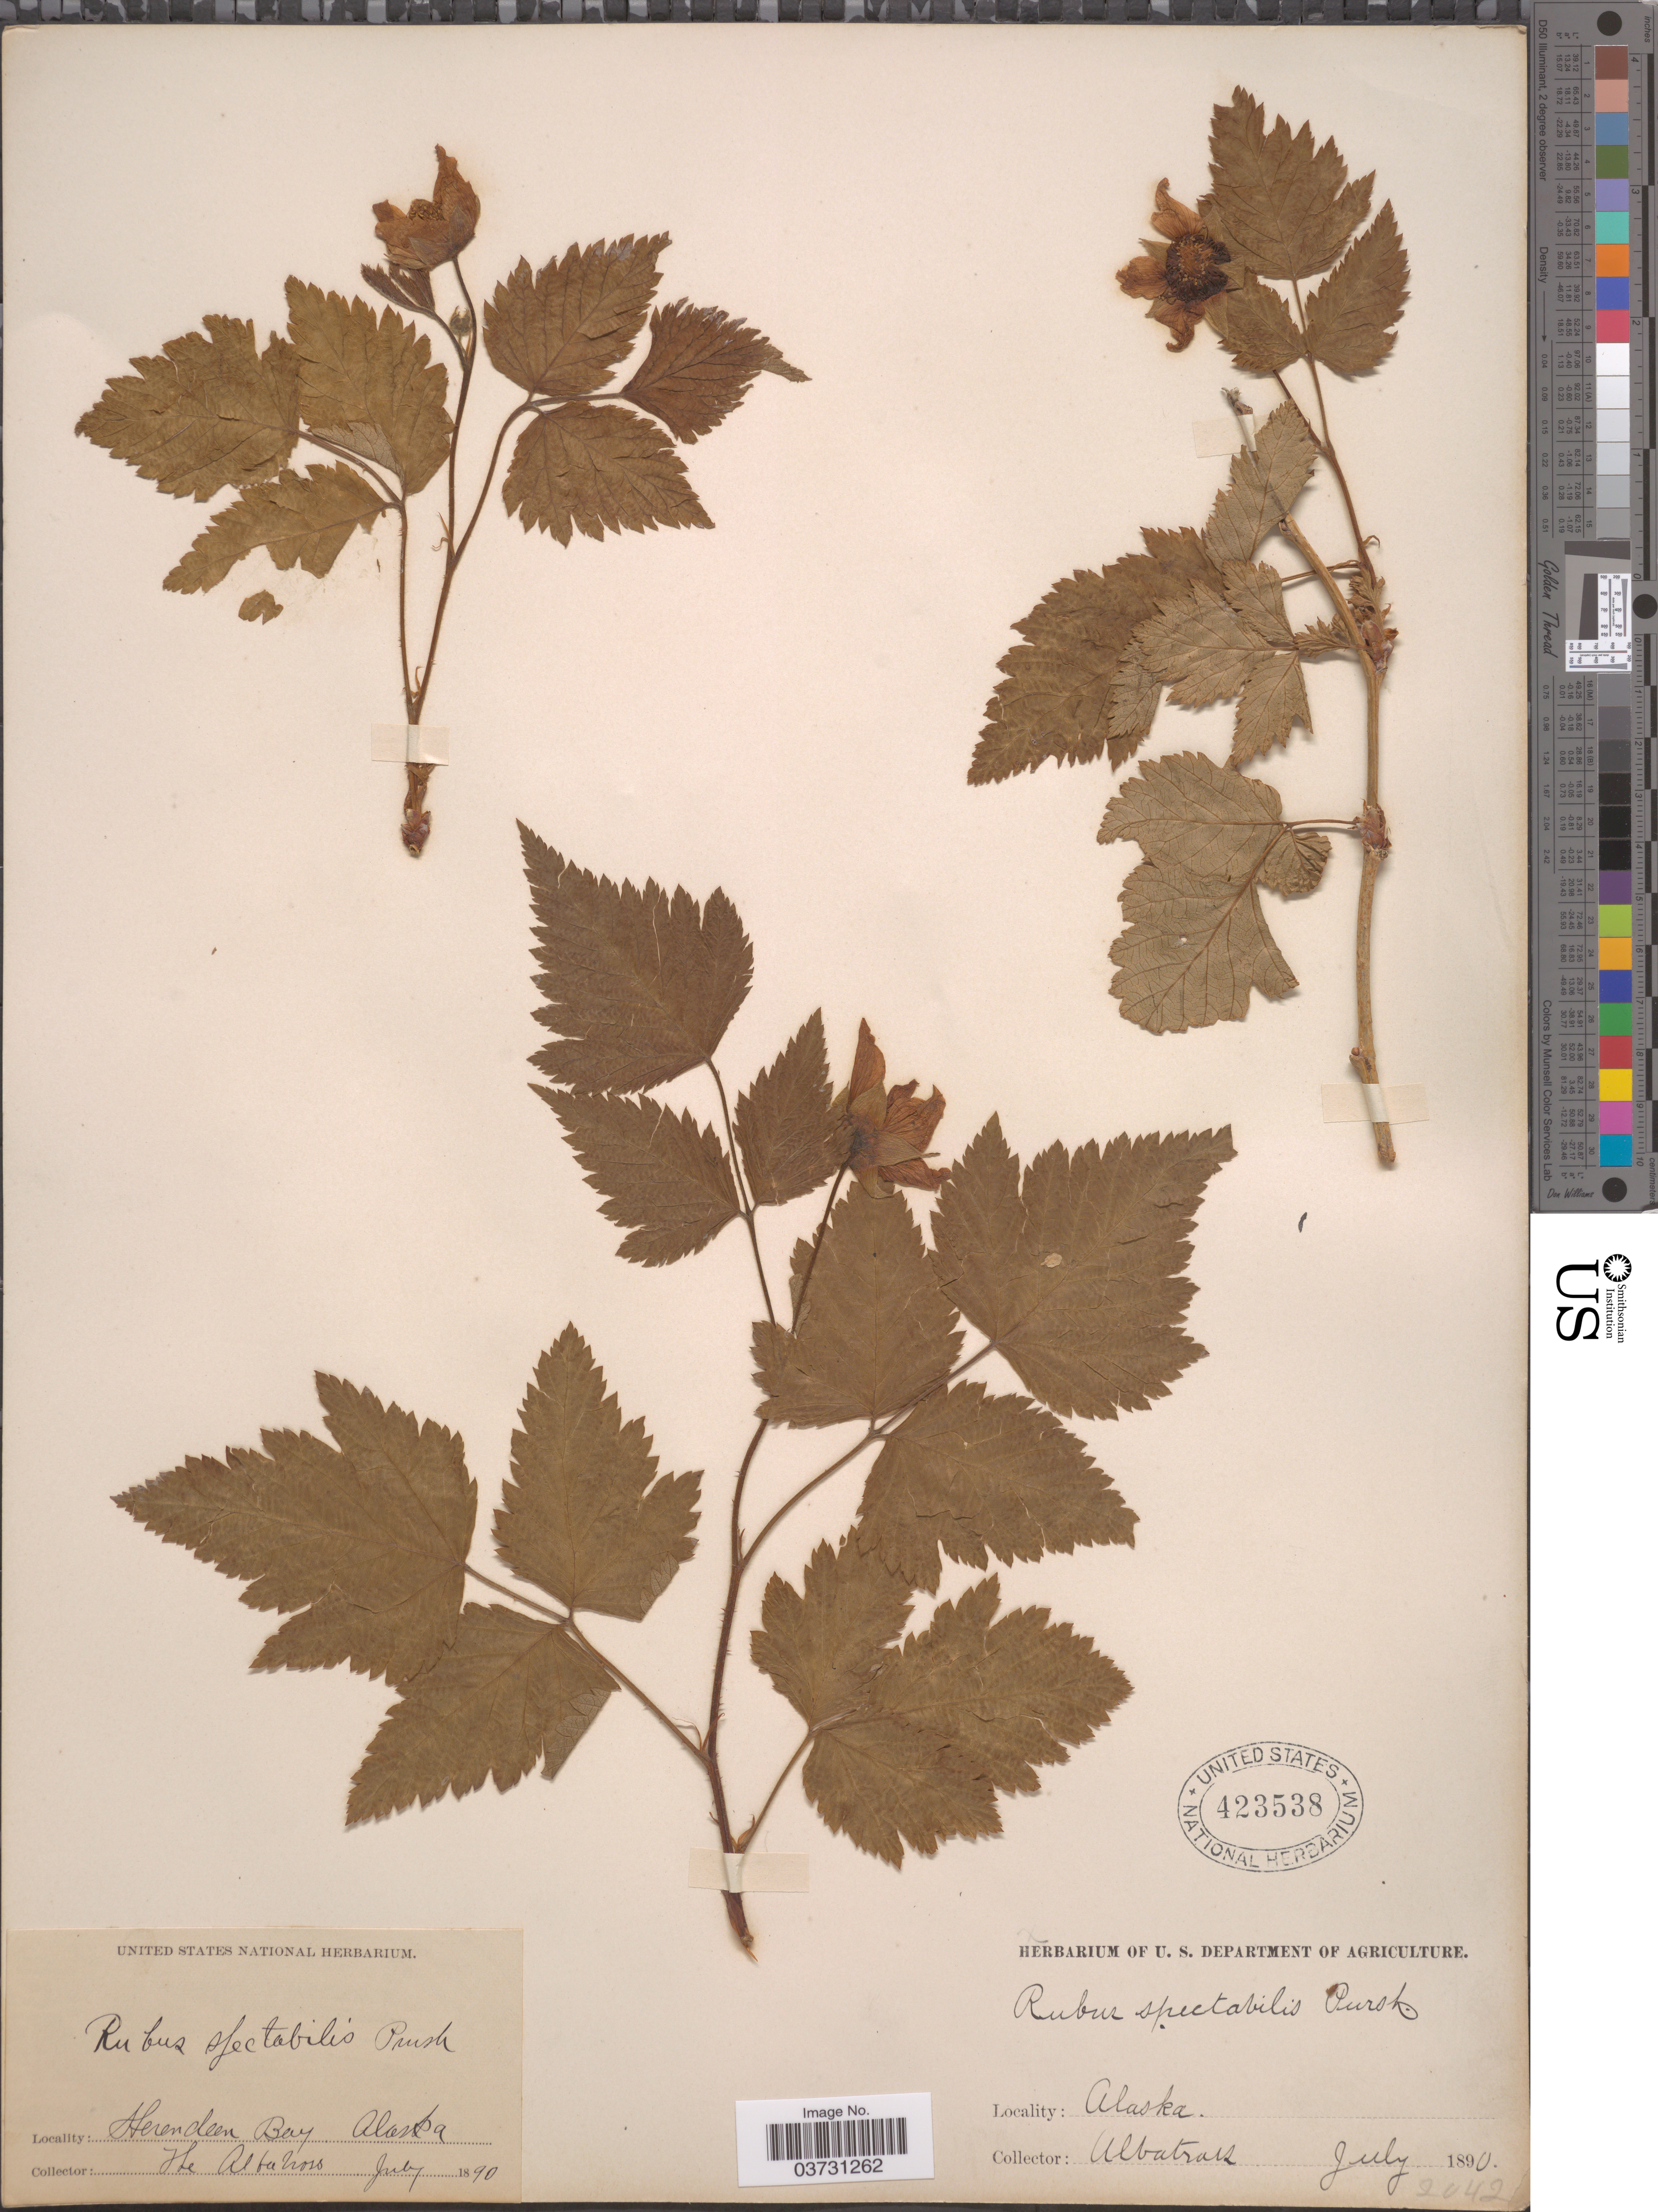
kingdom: Plantae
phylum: Tracheophyta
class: Magnoliopsida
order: Rosales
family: Rosaceae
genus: Rubus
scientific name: Rubus spectabilis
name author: Pursh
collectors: "The Albatross"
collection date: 1890-07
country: United States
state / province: Alaska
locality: Herendeen Bay.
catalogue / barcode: US 423538